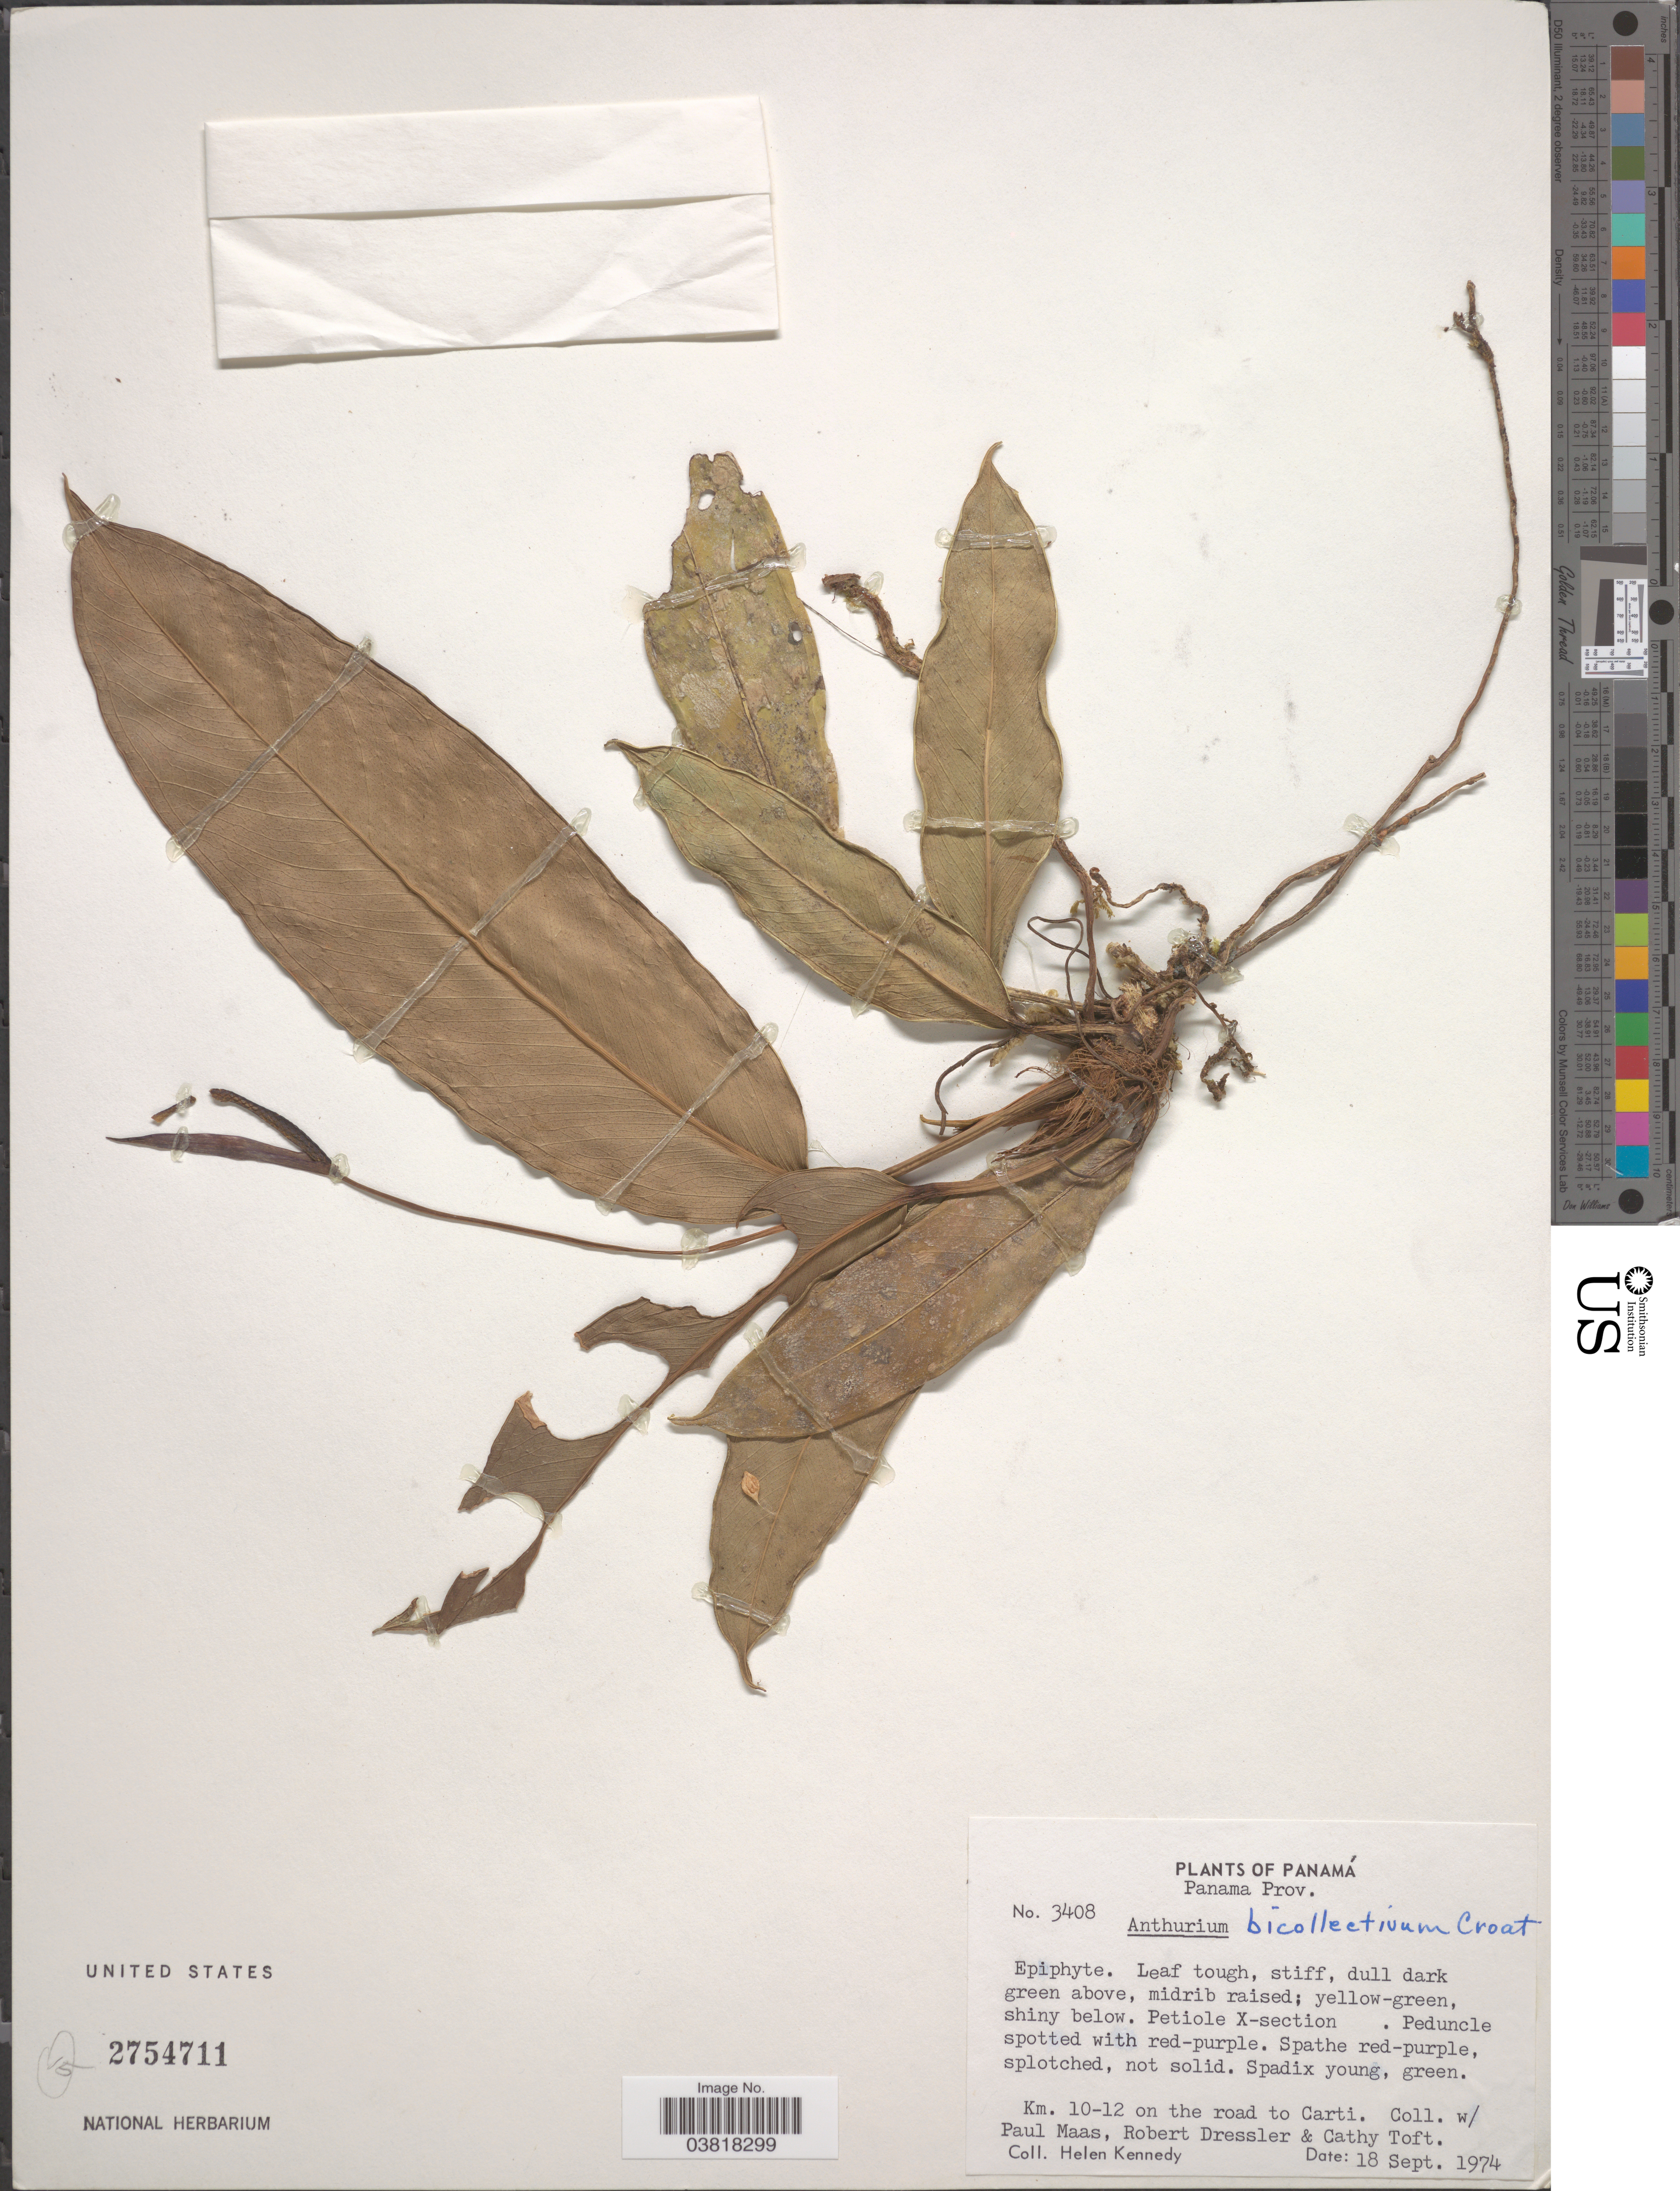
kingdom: Plantae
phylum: Tracheophyta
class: Liliopsida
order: Alismatales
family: Araceae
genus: Anthurium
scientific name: Anthurium bicollectivum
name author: Croat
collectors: H. Kennedy, P. Maas, R. Dressler & C. Toft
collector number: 3408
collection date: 1974-09-18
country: Panama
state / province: Panamá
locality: Km. 10-12 on the road to Carti.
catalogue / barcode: US 2754711